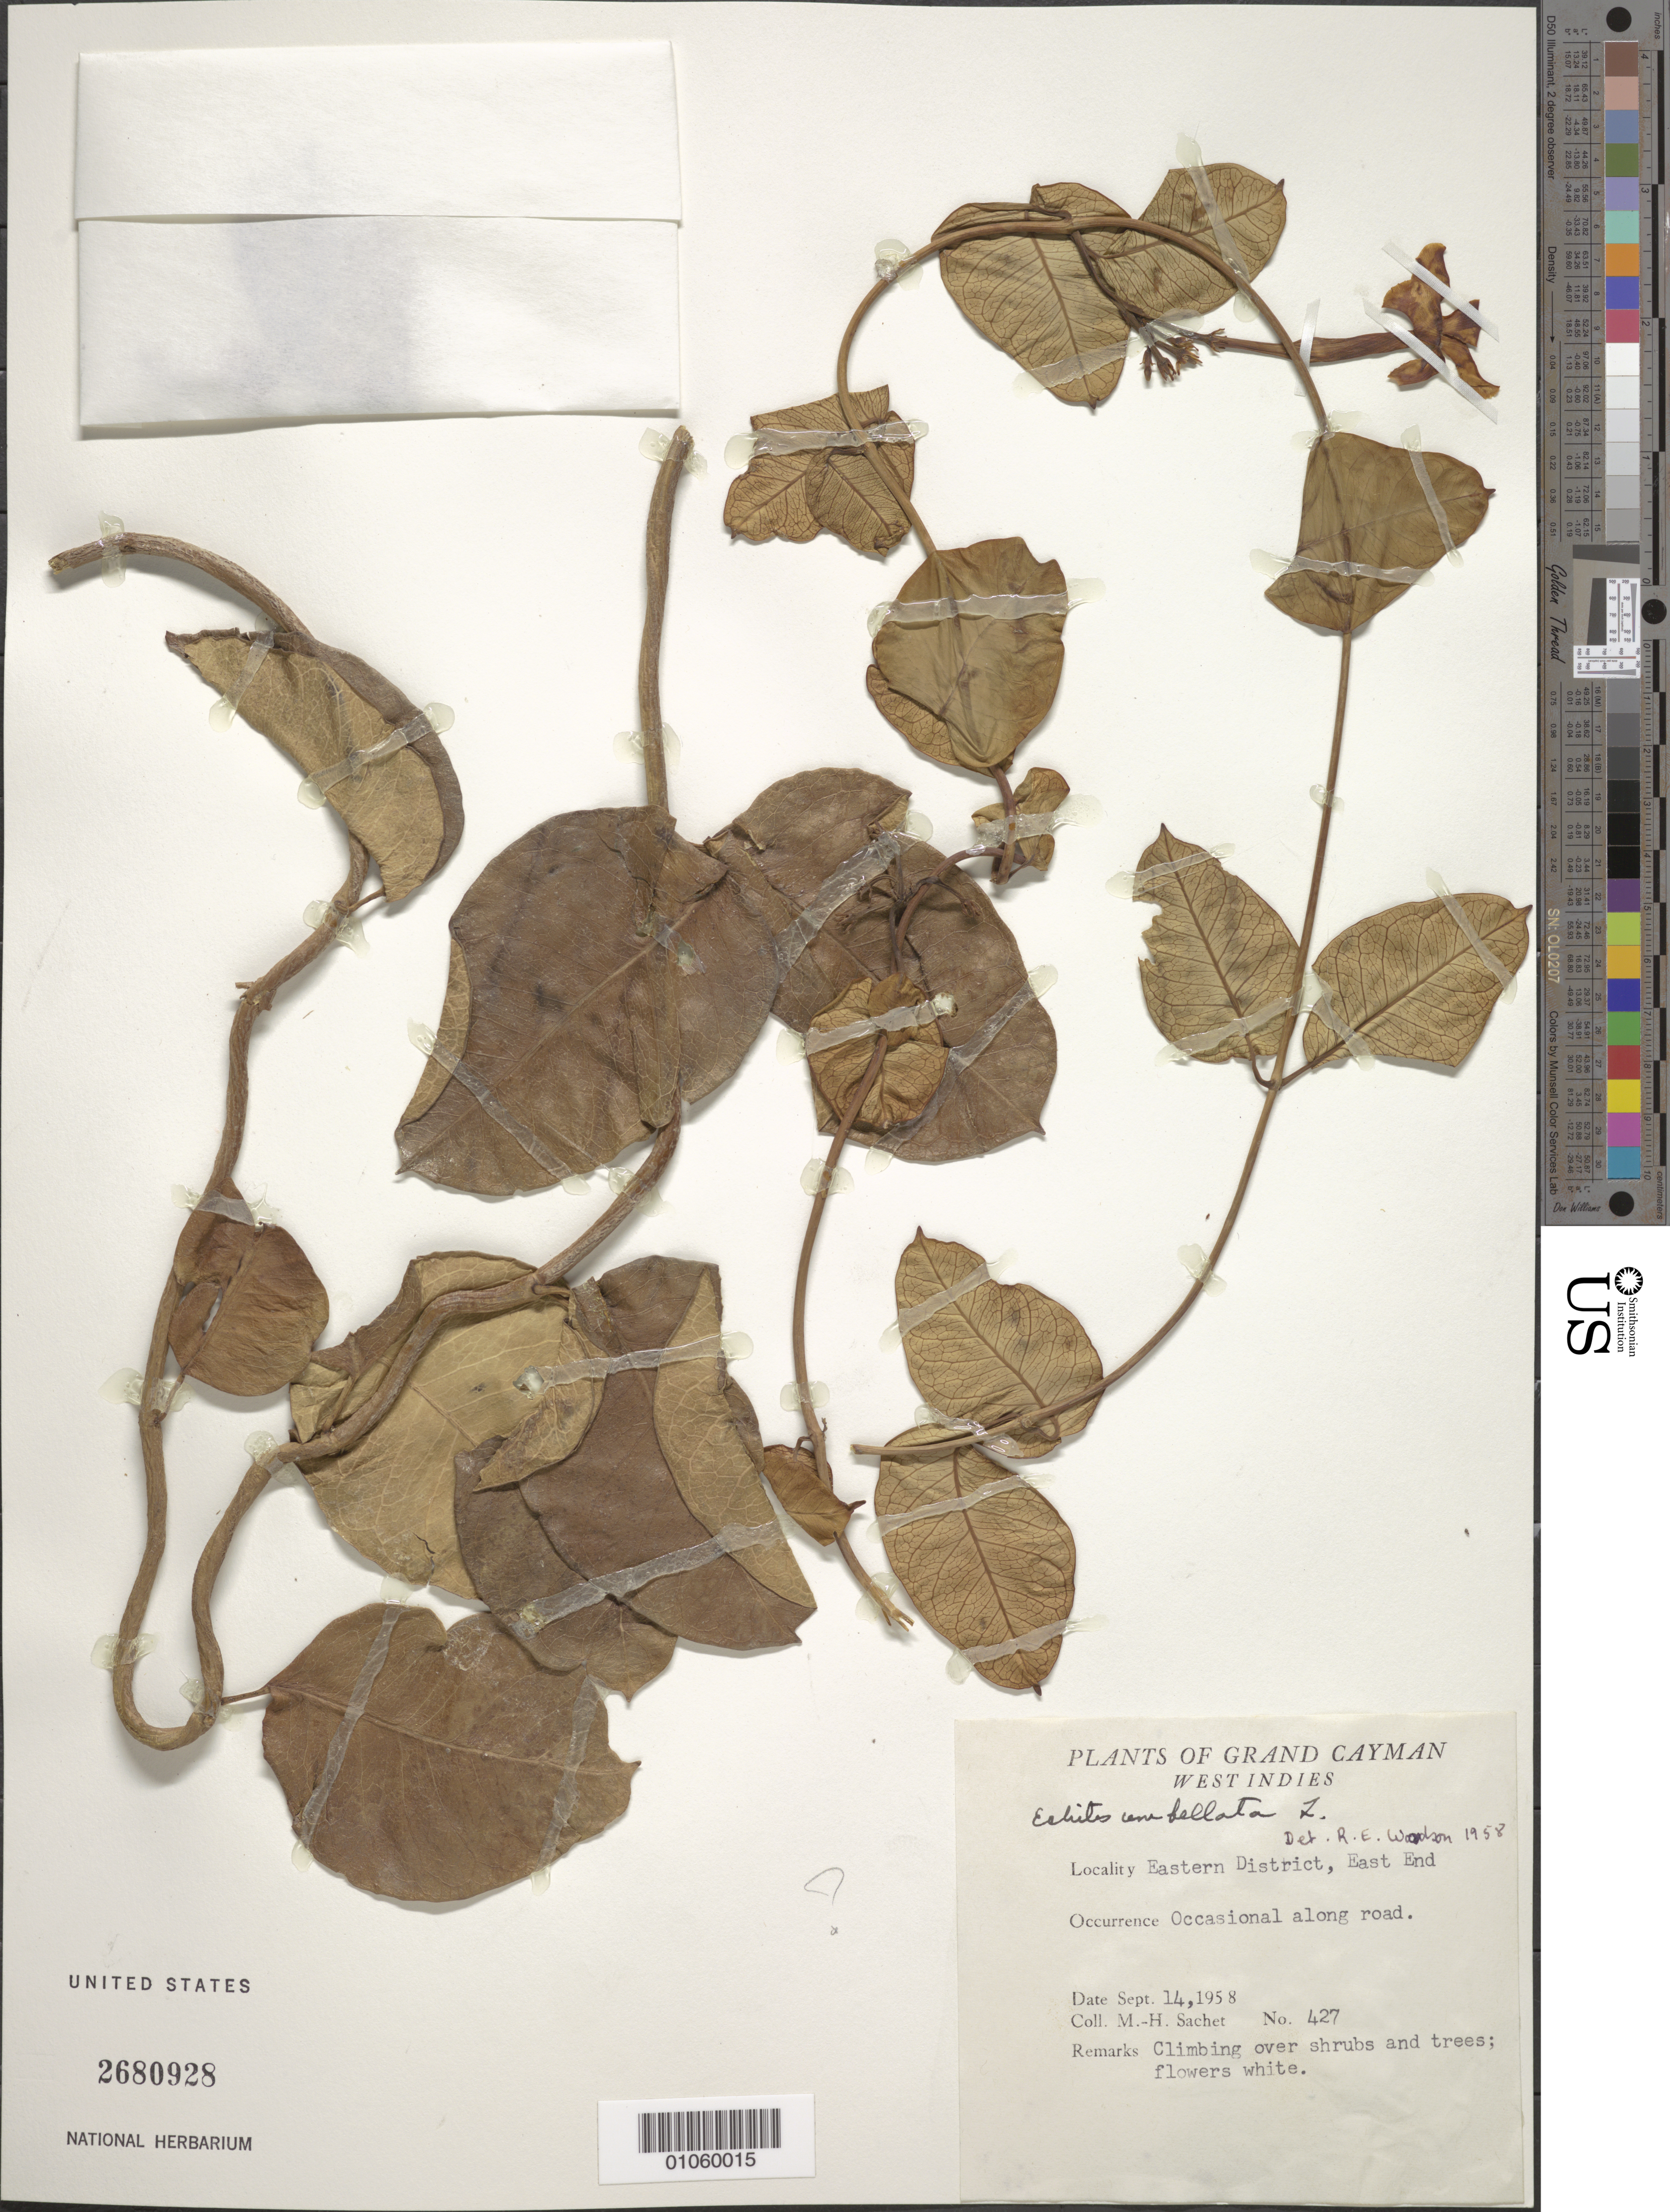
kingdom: Plantae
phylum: Tracheophyta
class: Magnoliopsida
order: Gentianales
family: Apocynaceae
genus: Echites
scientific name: Echites umbellatus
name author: Jacq.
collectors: M.-H. Sachet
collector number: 427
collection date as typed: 14 Sep 1958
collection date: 1958-09-14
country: Cayman Islands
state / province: Eastern Dist.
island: Grand Cayman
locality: Eastern District; East End, along road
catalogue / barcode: US 2680928